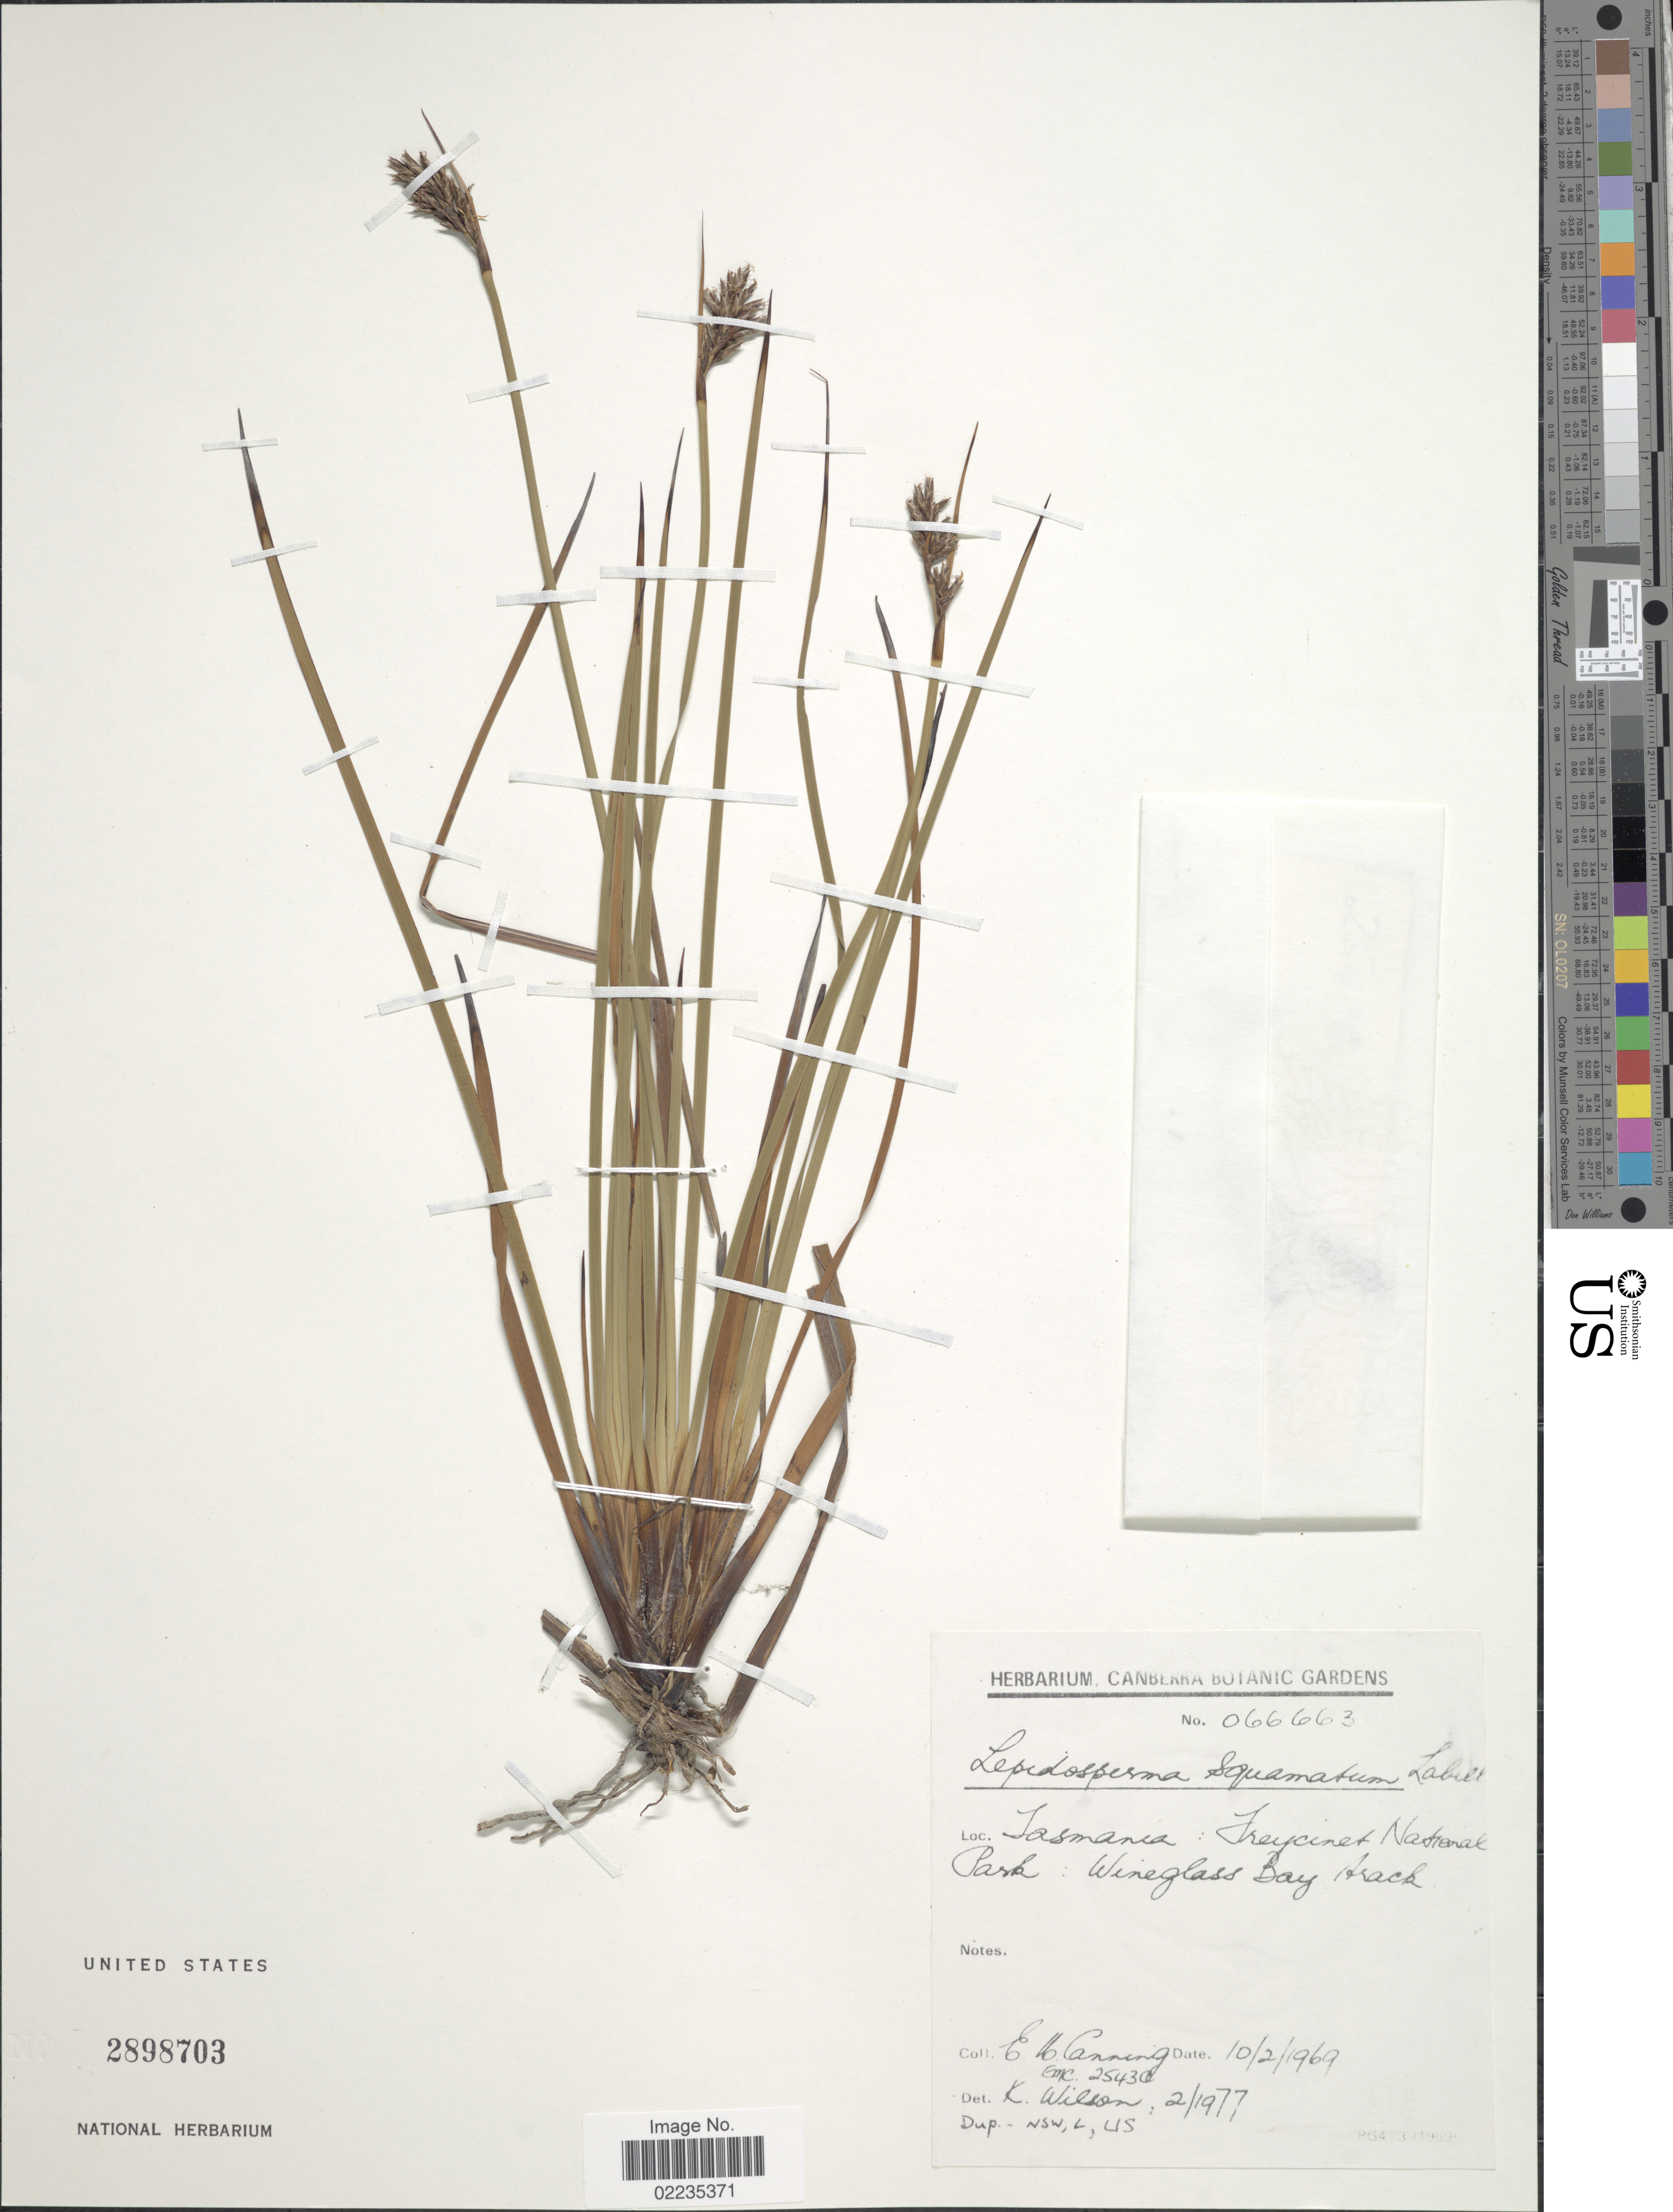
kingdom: Plantae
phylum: Tracheophyta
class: Liliopsida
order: Poales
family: Cyperaceae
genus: Lepidosperma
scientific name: Lepidosperma squamatum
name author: Labill.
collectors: E. Canning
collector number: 066663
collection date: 1969-02-10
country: Australia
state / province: Tasmania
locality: Tasmania: Treycinet National Park, Wineglass Bay Track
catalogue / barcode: US 2898703